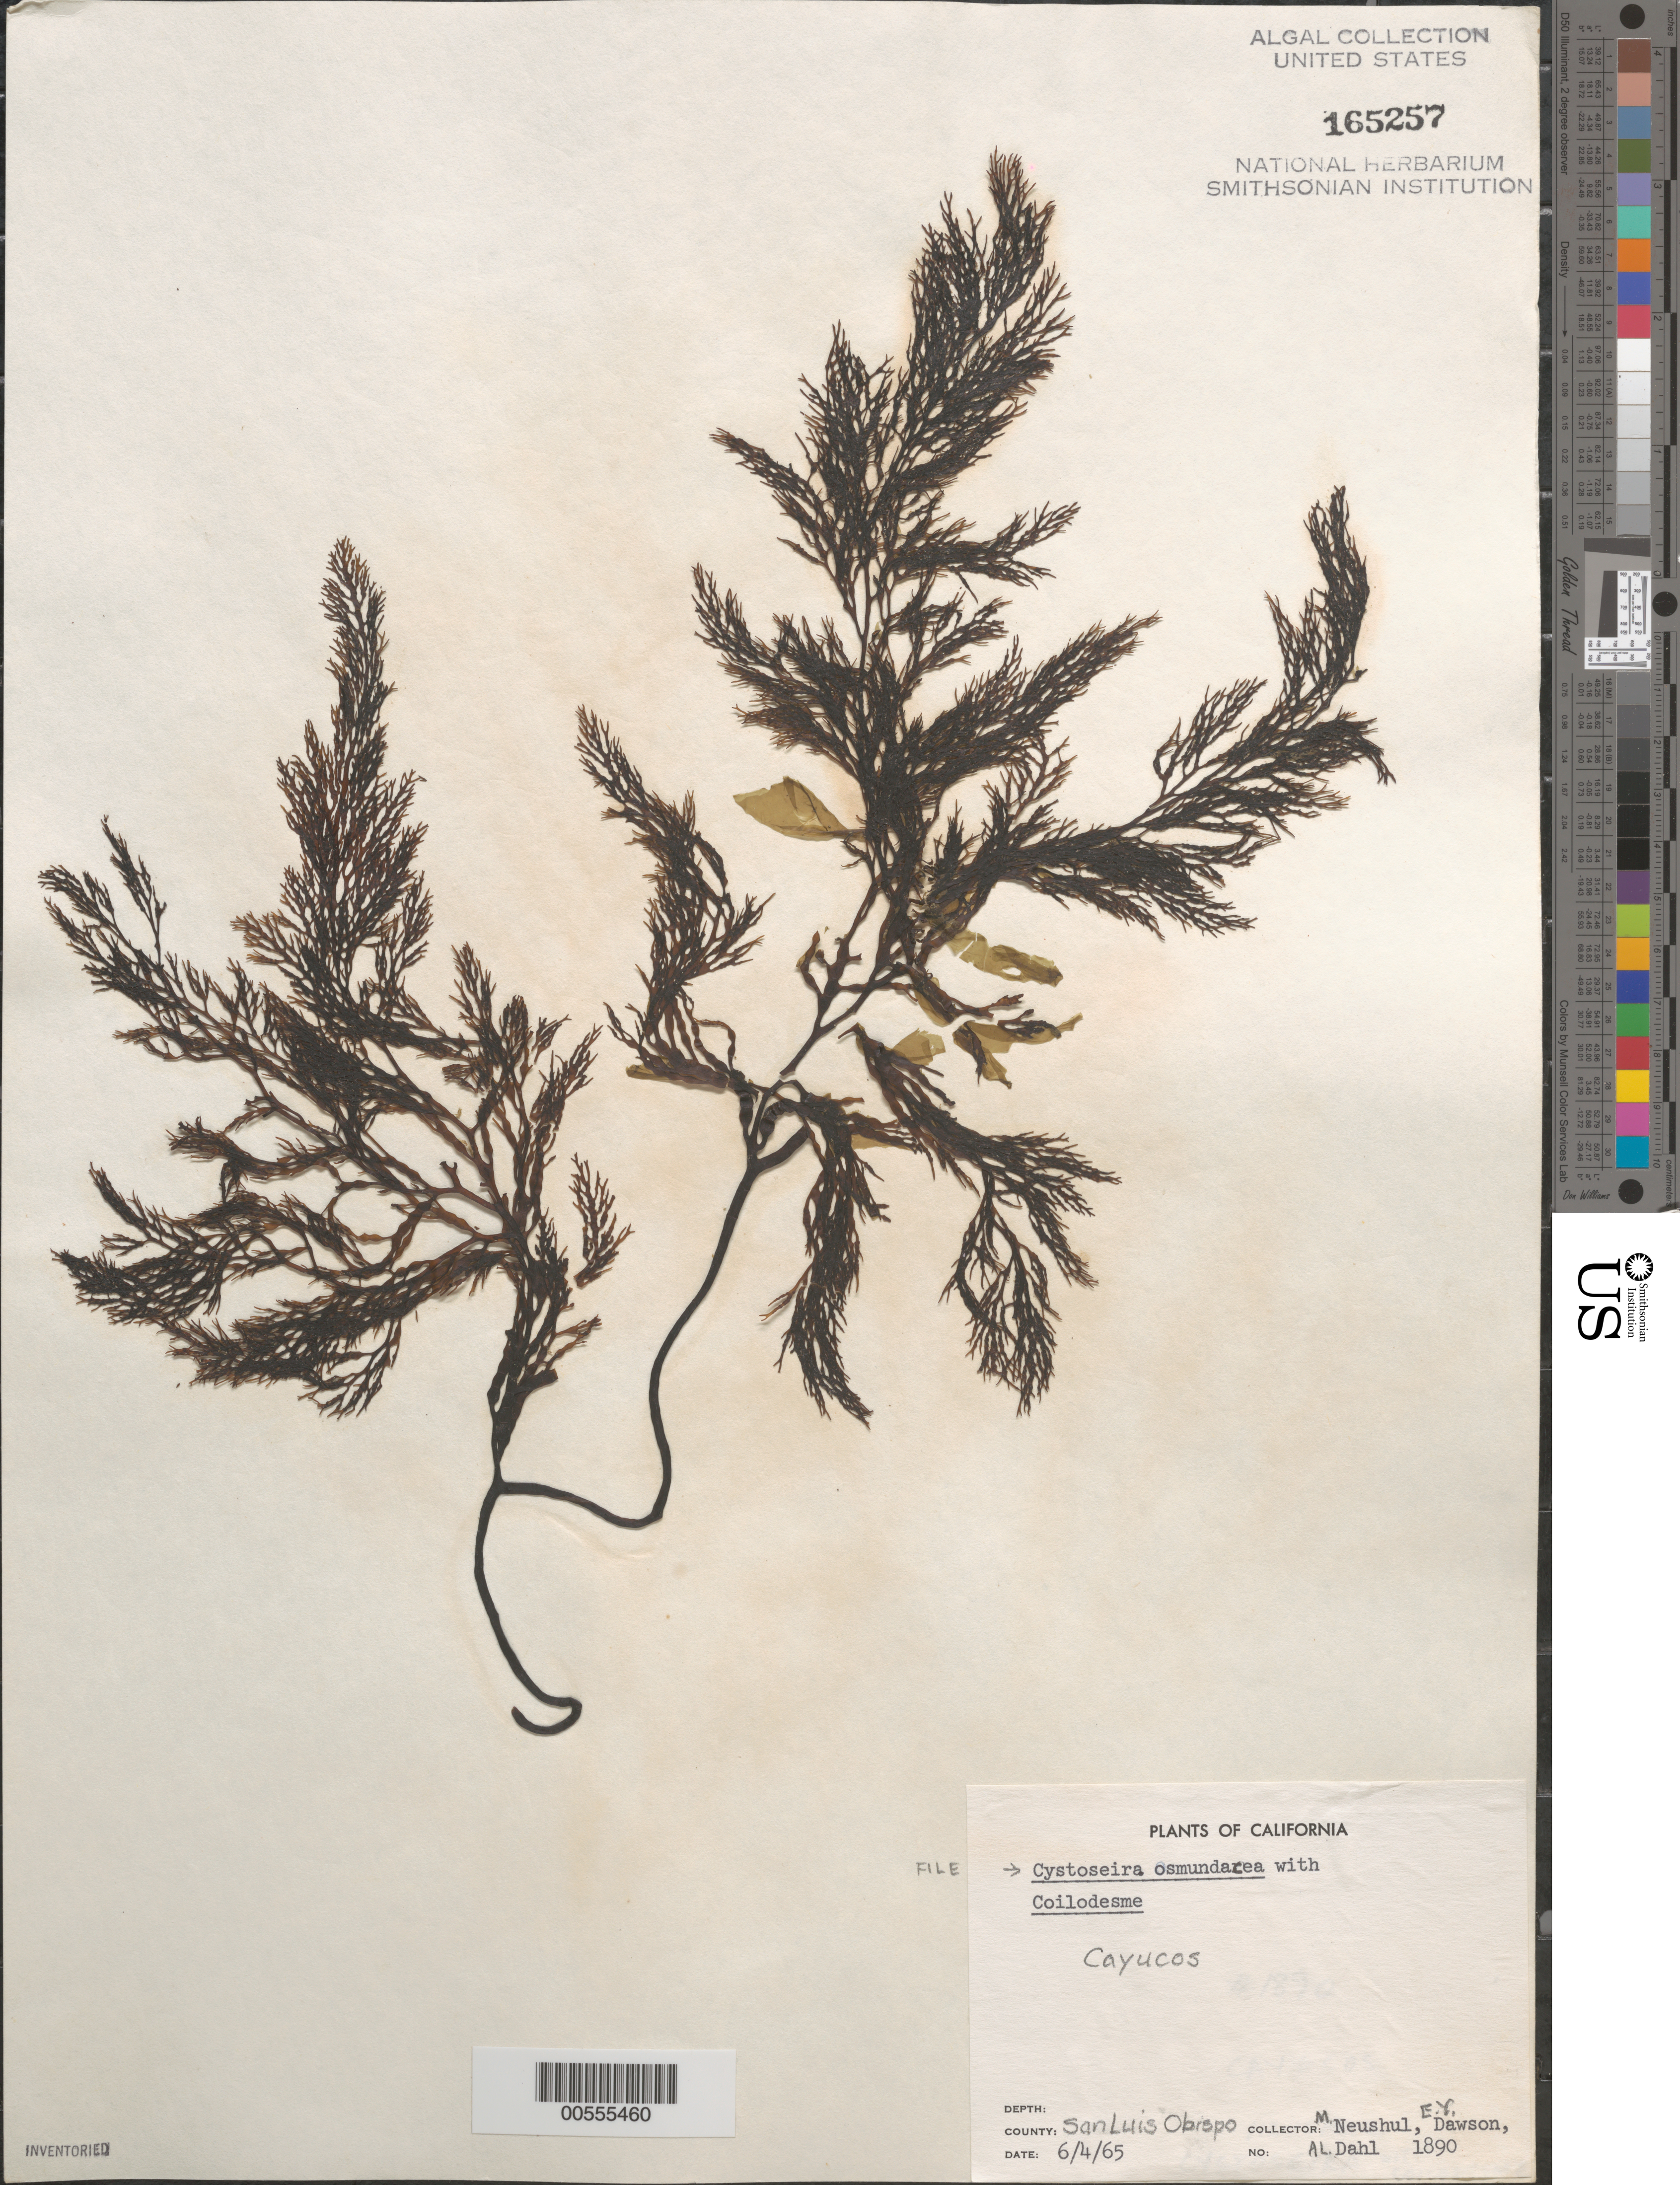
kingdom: Chromista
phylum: Ochrophyta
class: Phaeophyceae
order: Fucales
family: Sargassaceae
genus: Cystoseira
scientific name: Cystoseira osmundacea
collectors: M. Neushul, E. Y. Dawson & A. Dahl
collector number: Neushul 1890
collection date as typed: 04 Jun 1965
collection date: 1965-06-04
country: United States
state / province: California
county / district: San Luis Obispo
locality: Cayucos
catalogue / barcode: US 165257